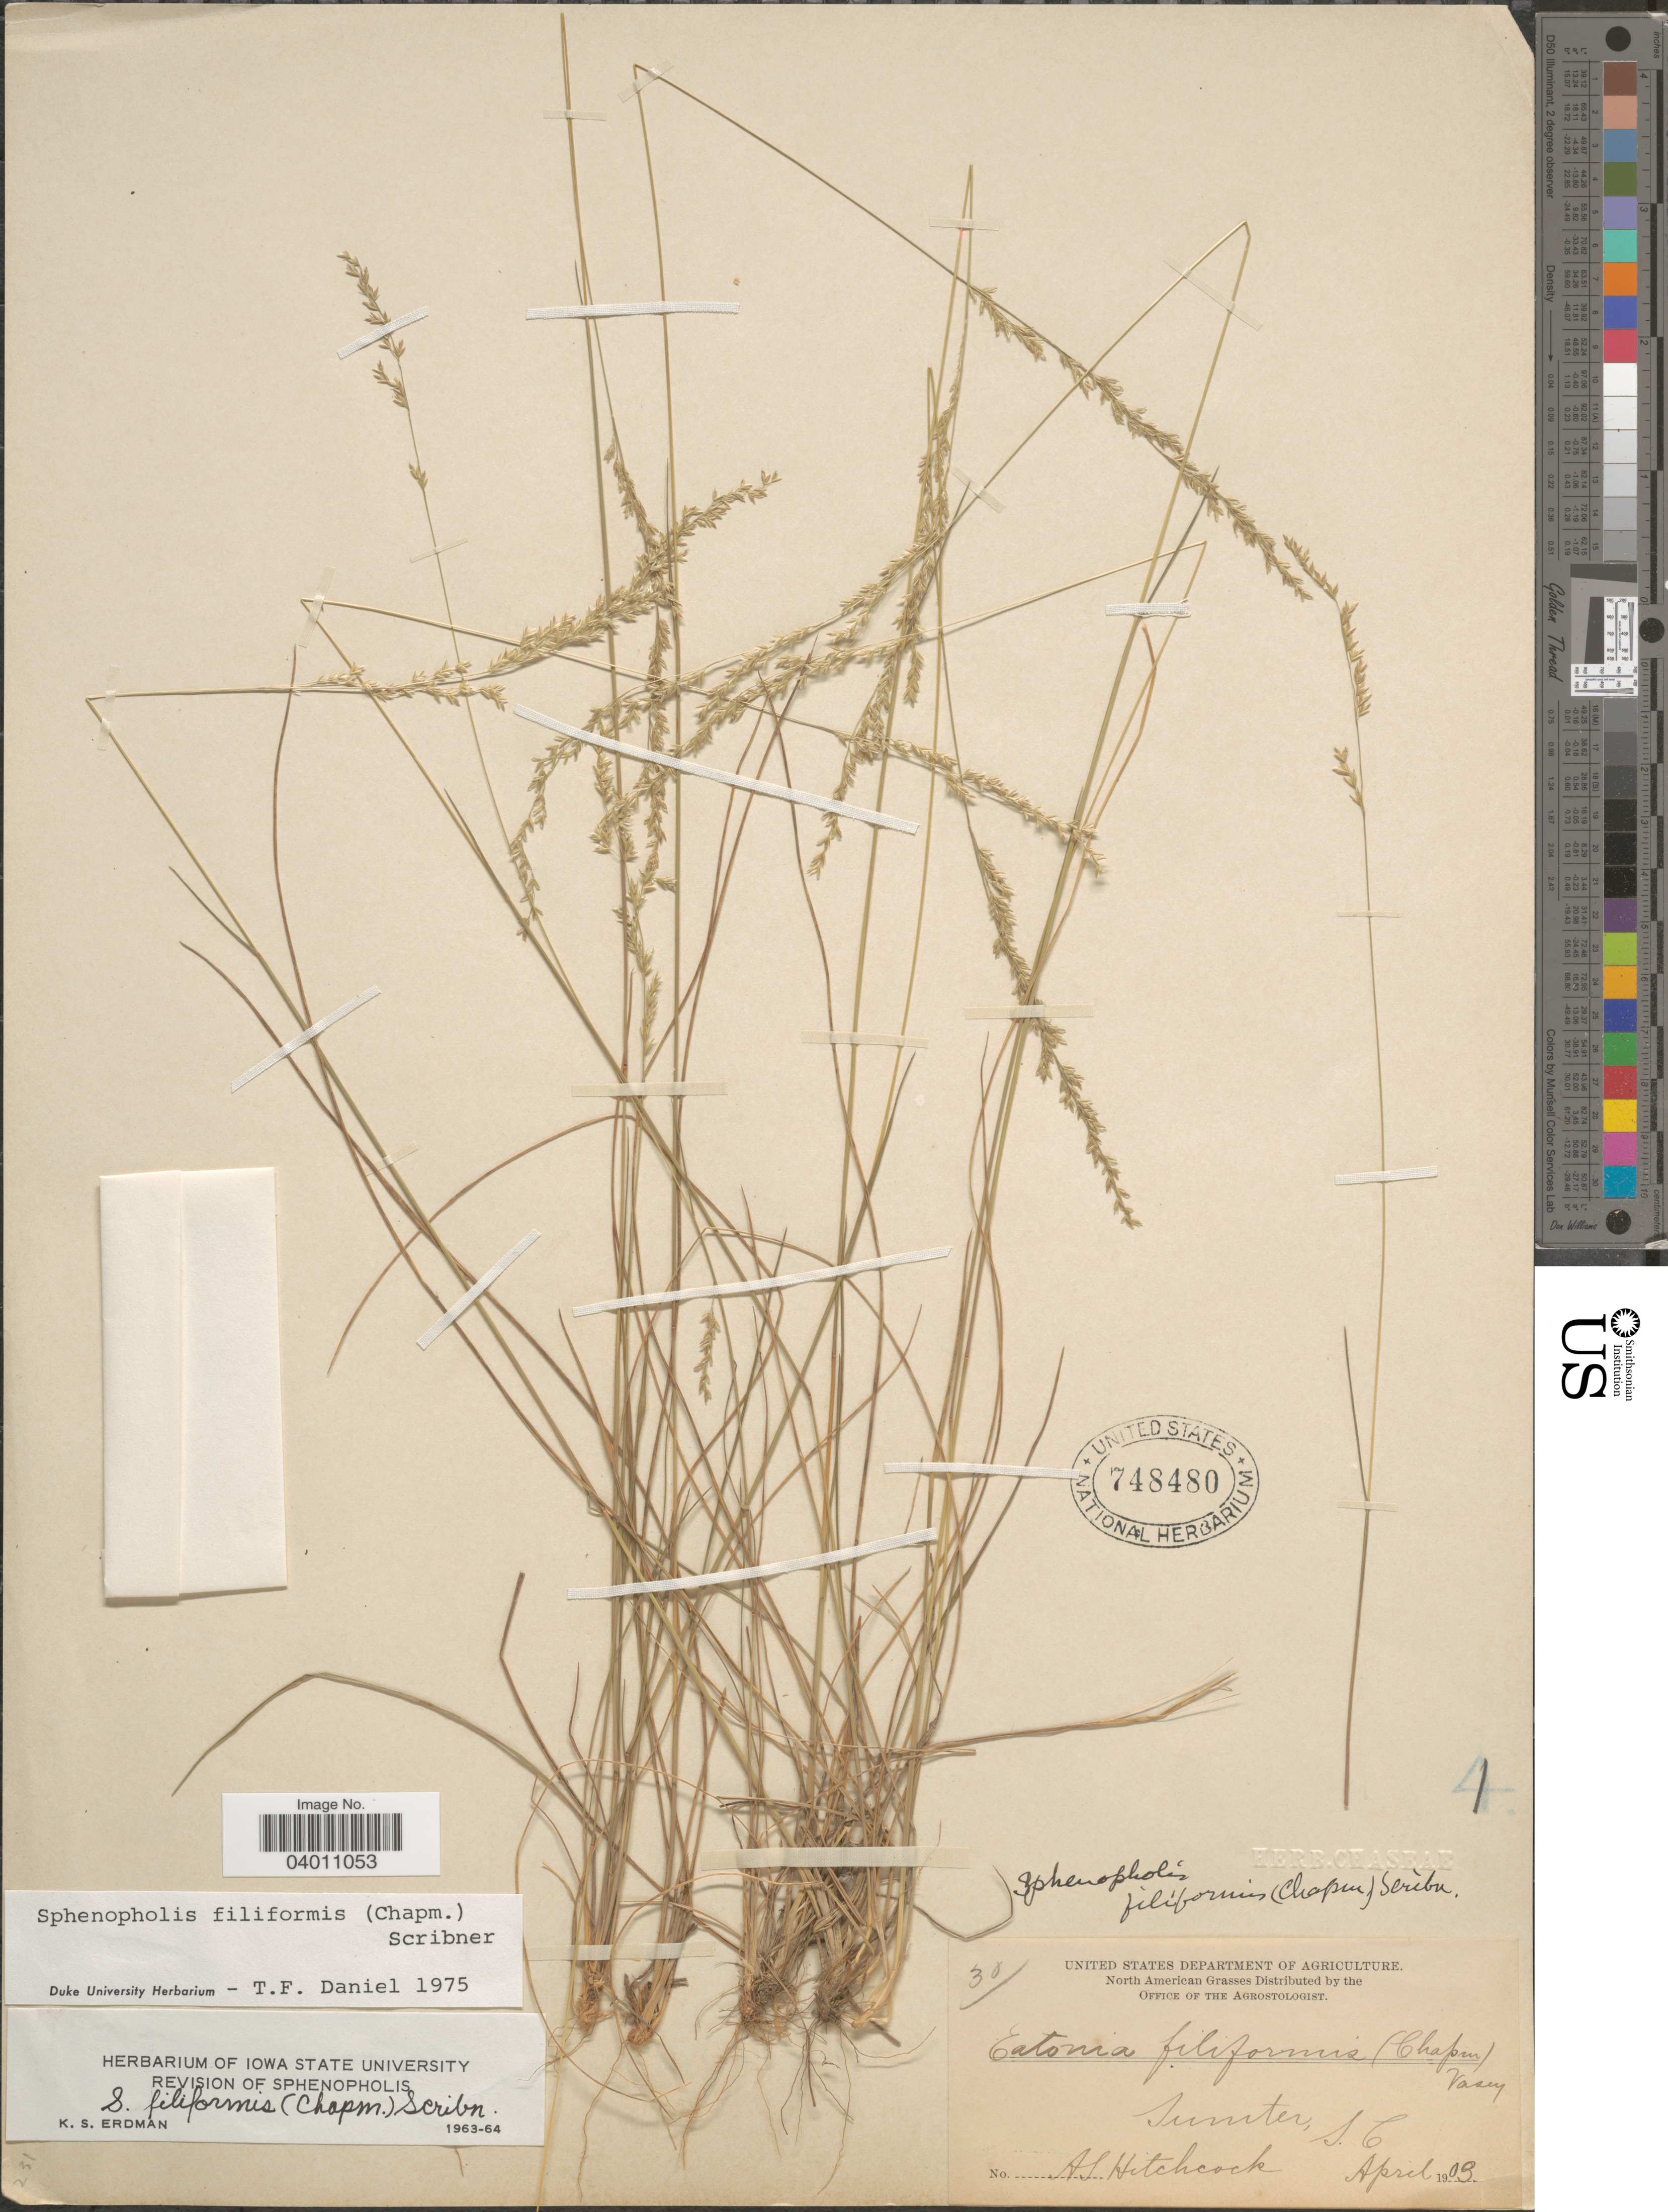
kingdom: Plantae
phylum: Tracheophyta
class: Liliopsida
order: Poales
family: Poaceae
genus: Sphenopholis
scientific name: Sphenopholis filiformis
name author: (Chapm.) Scribn.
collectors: A. S. Hitchcock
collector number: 30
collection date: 1903-04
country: United States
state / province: South Carolina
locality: Sumter.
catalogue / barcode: US 748480